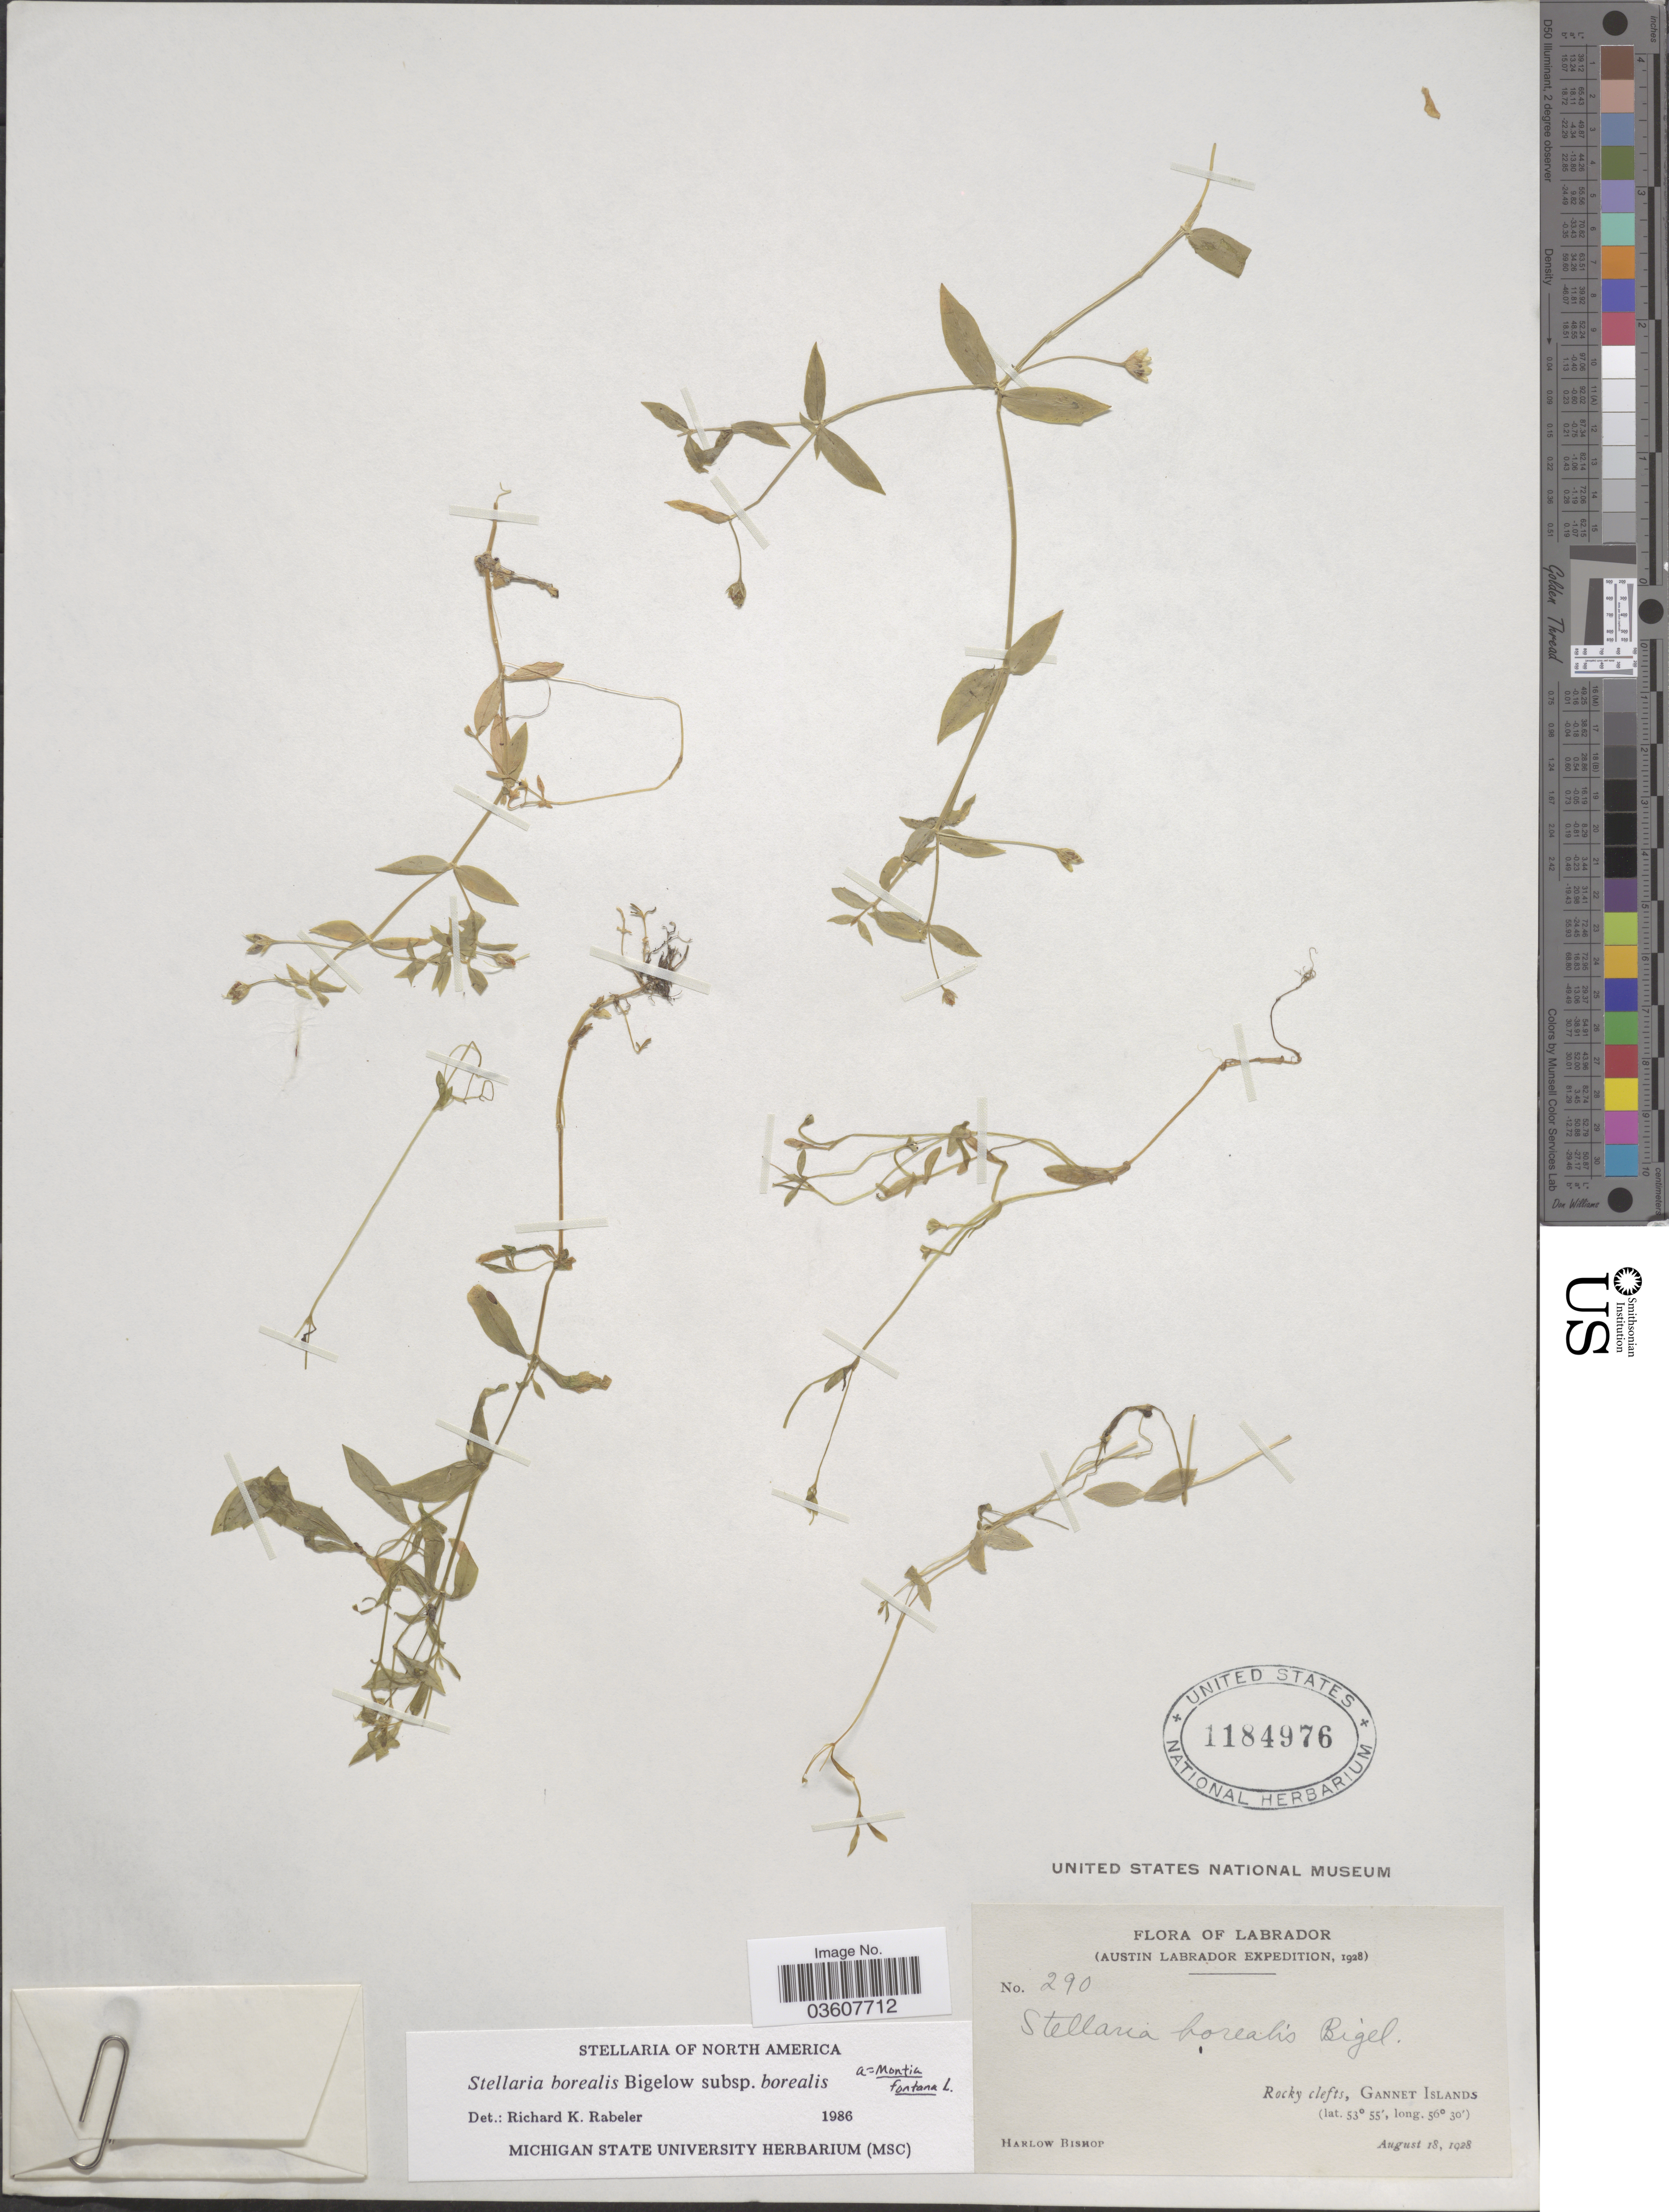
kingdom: Plantae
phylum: Tracheophyta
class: Magnoliopsida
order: Caryophyllales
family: Caryophyllaceae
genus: Stellaria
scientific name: Stellaria borealis subsp. borealis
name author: Bigelow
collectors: H. Bishop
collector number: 290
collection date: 1928-08-18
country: Canada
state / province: Newfoundland and Labrador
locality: Labrador. Rocky clefts, Gannet Islands.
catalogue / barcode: US 1184976